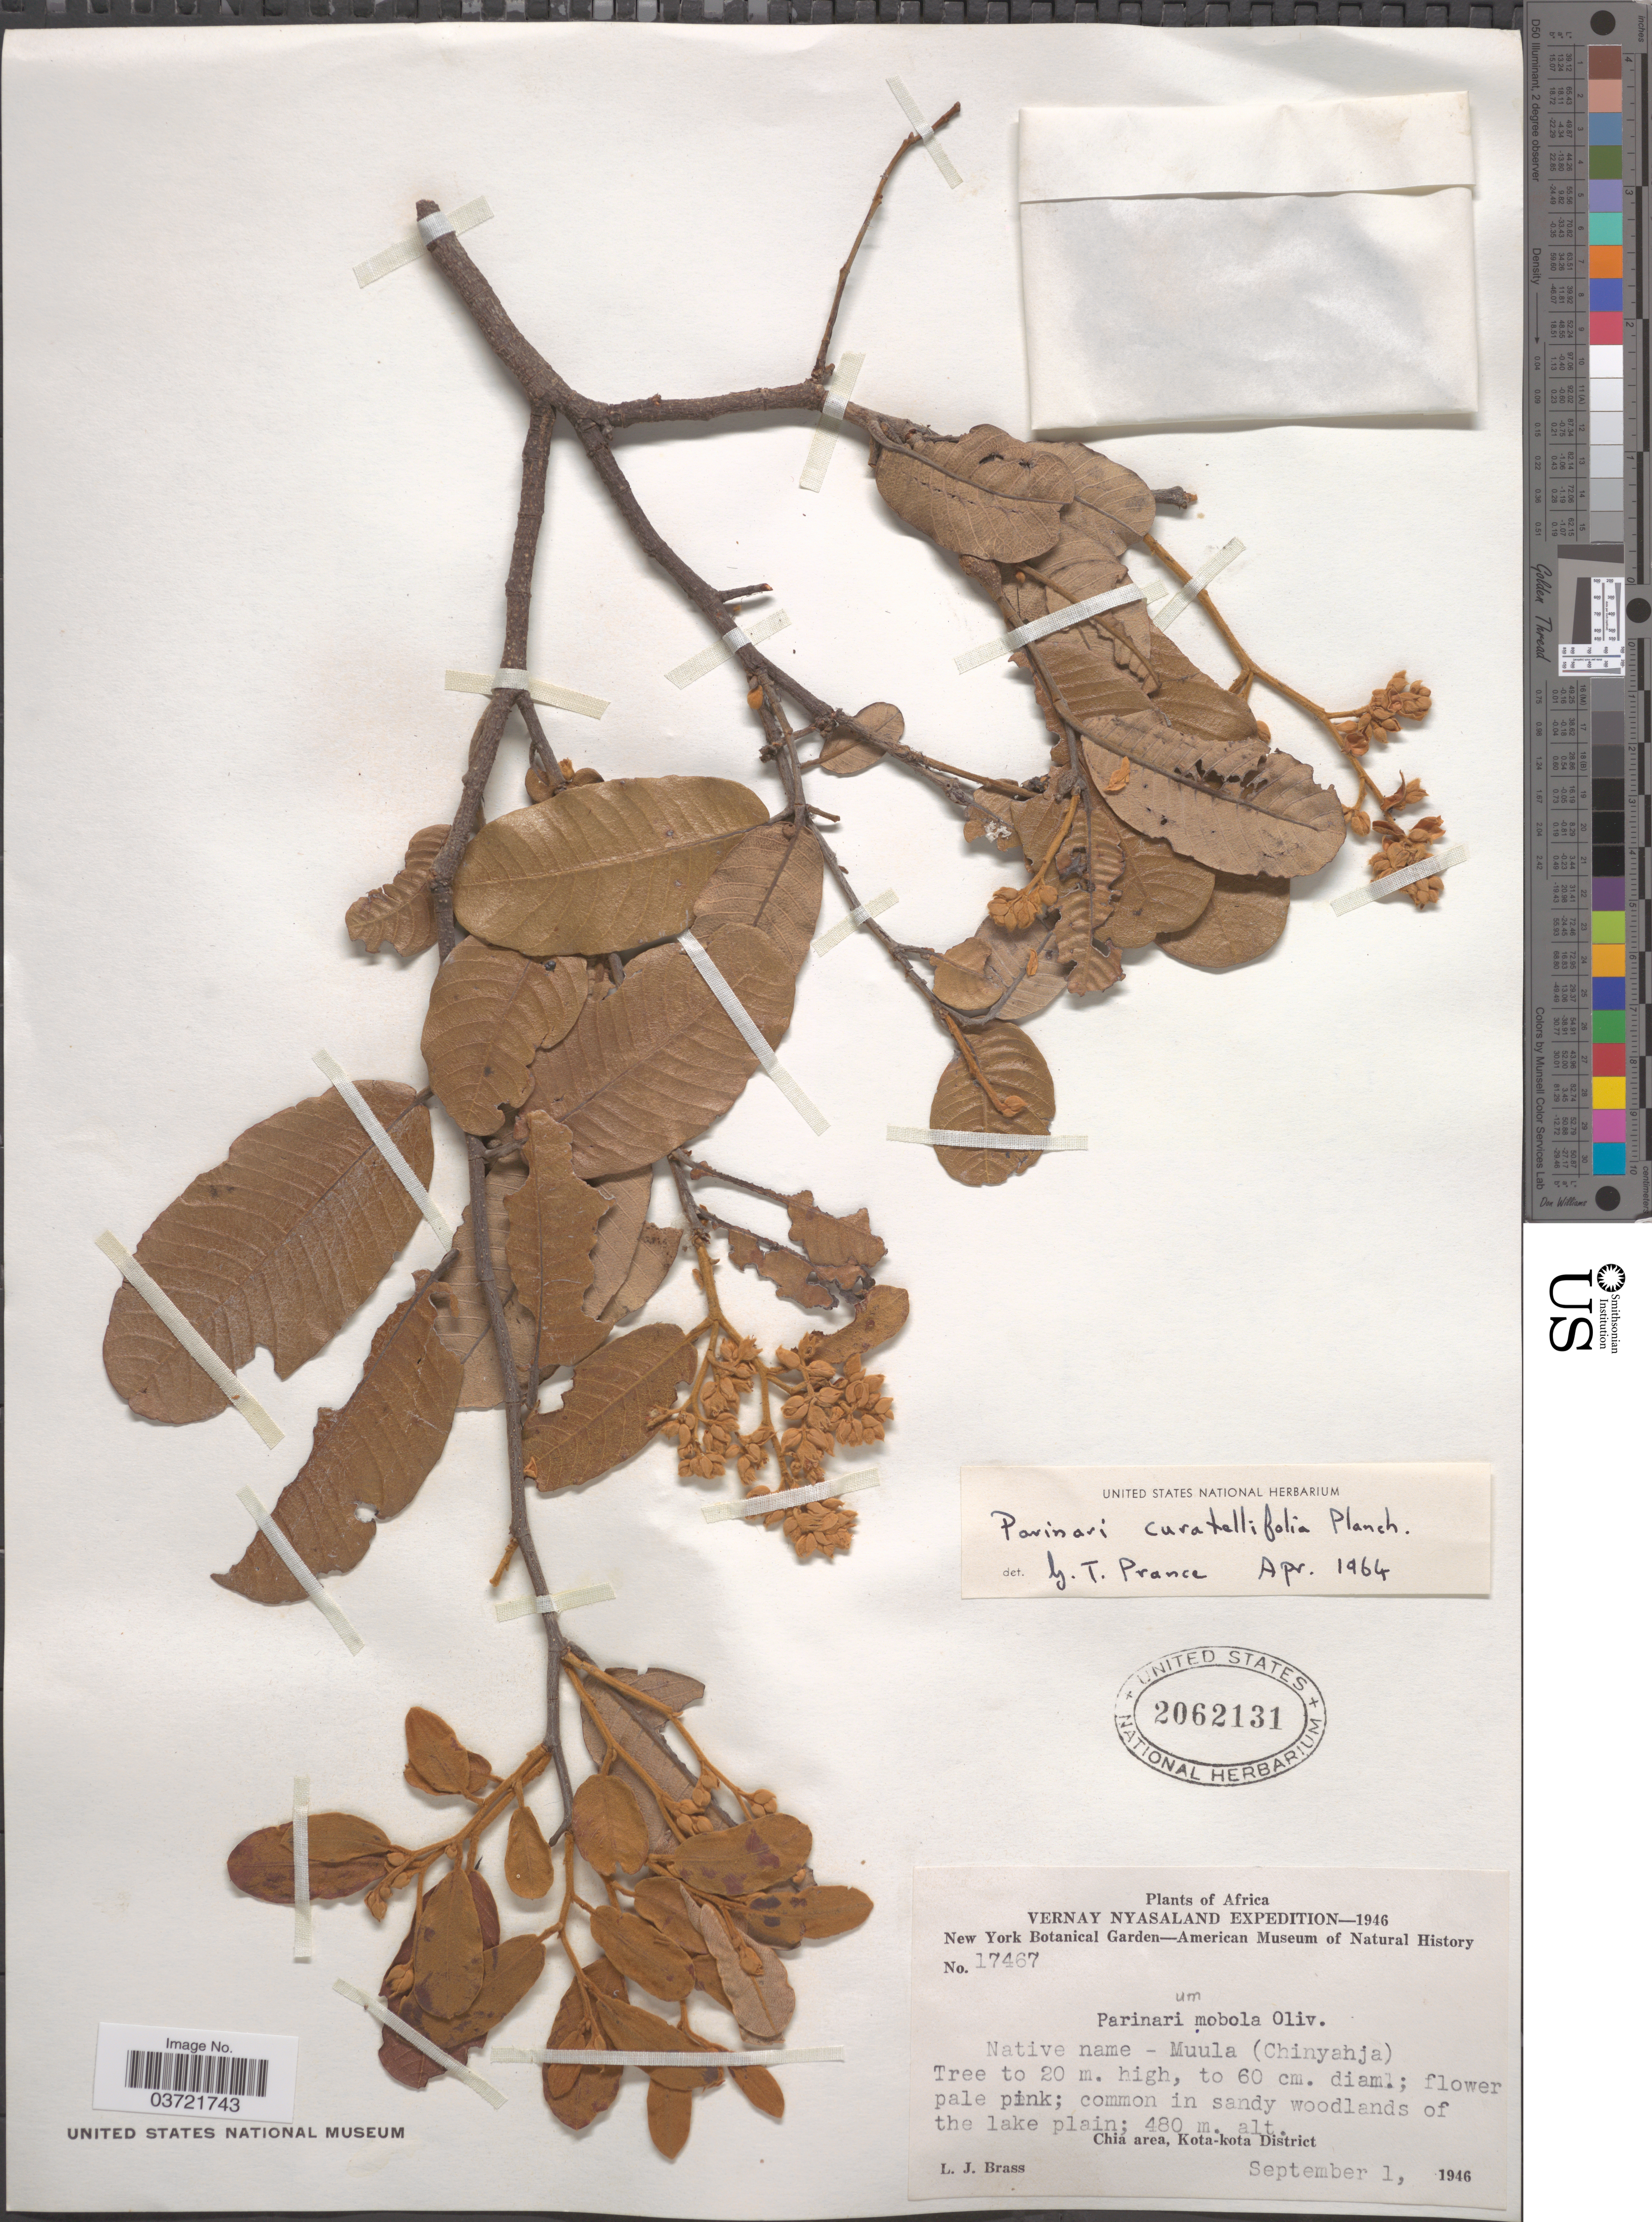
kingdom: Plantae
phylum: Tracheophyta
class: Magnoliopsida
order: Malpighiales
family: Chrysobalanaceae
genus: Parinari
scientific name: Parinari curatellifolia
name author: Planch. ex Benth.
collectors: L. J. Brass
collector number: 17467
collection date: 1946-09-01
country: Malawi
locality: Vernay Nyasaland. Chia area, Kota-kota District.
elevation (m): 480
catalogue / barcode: US 2062131